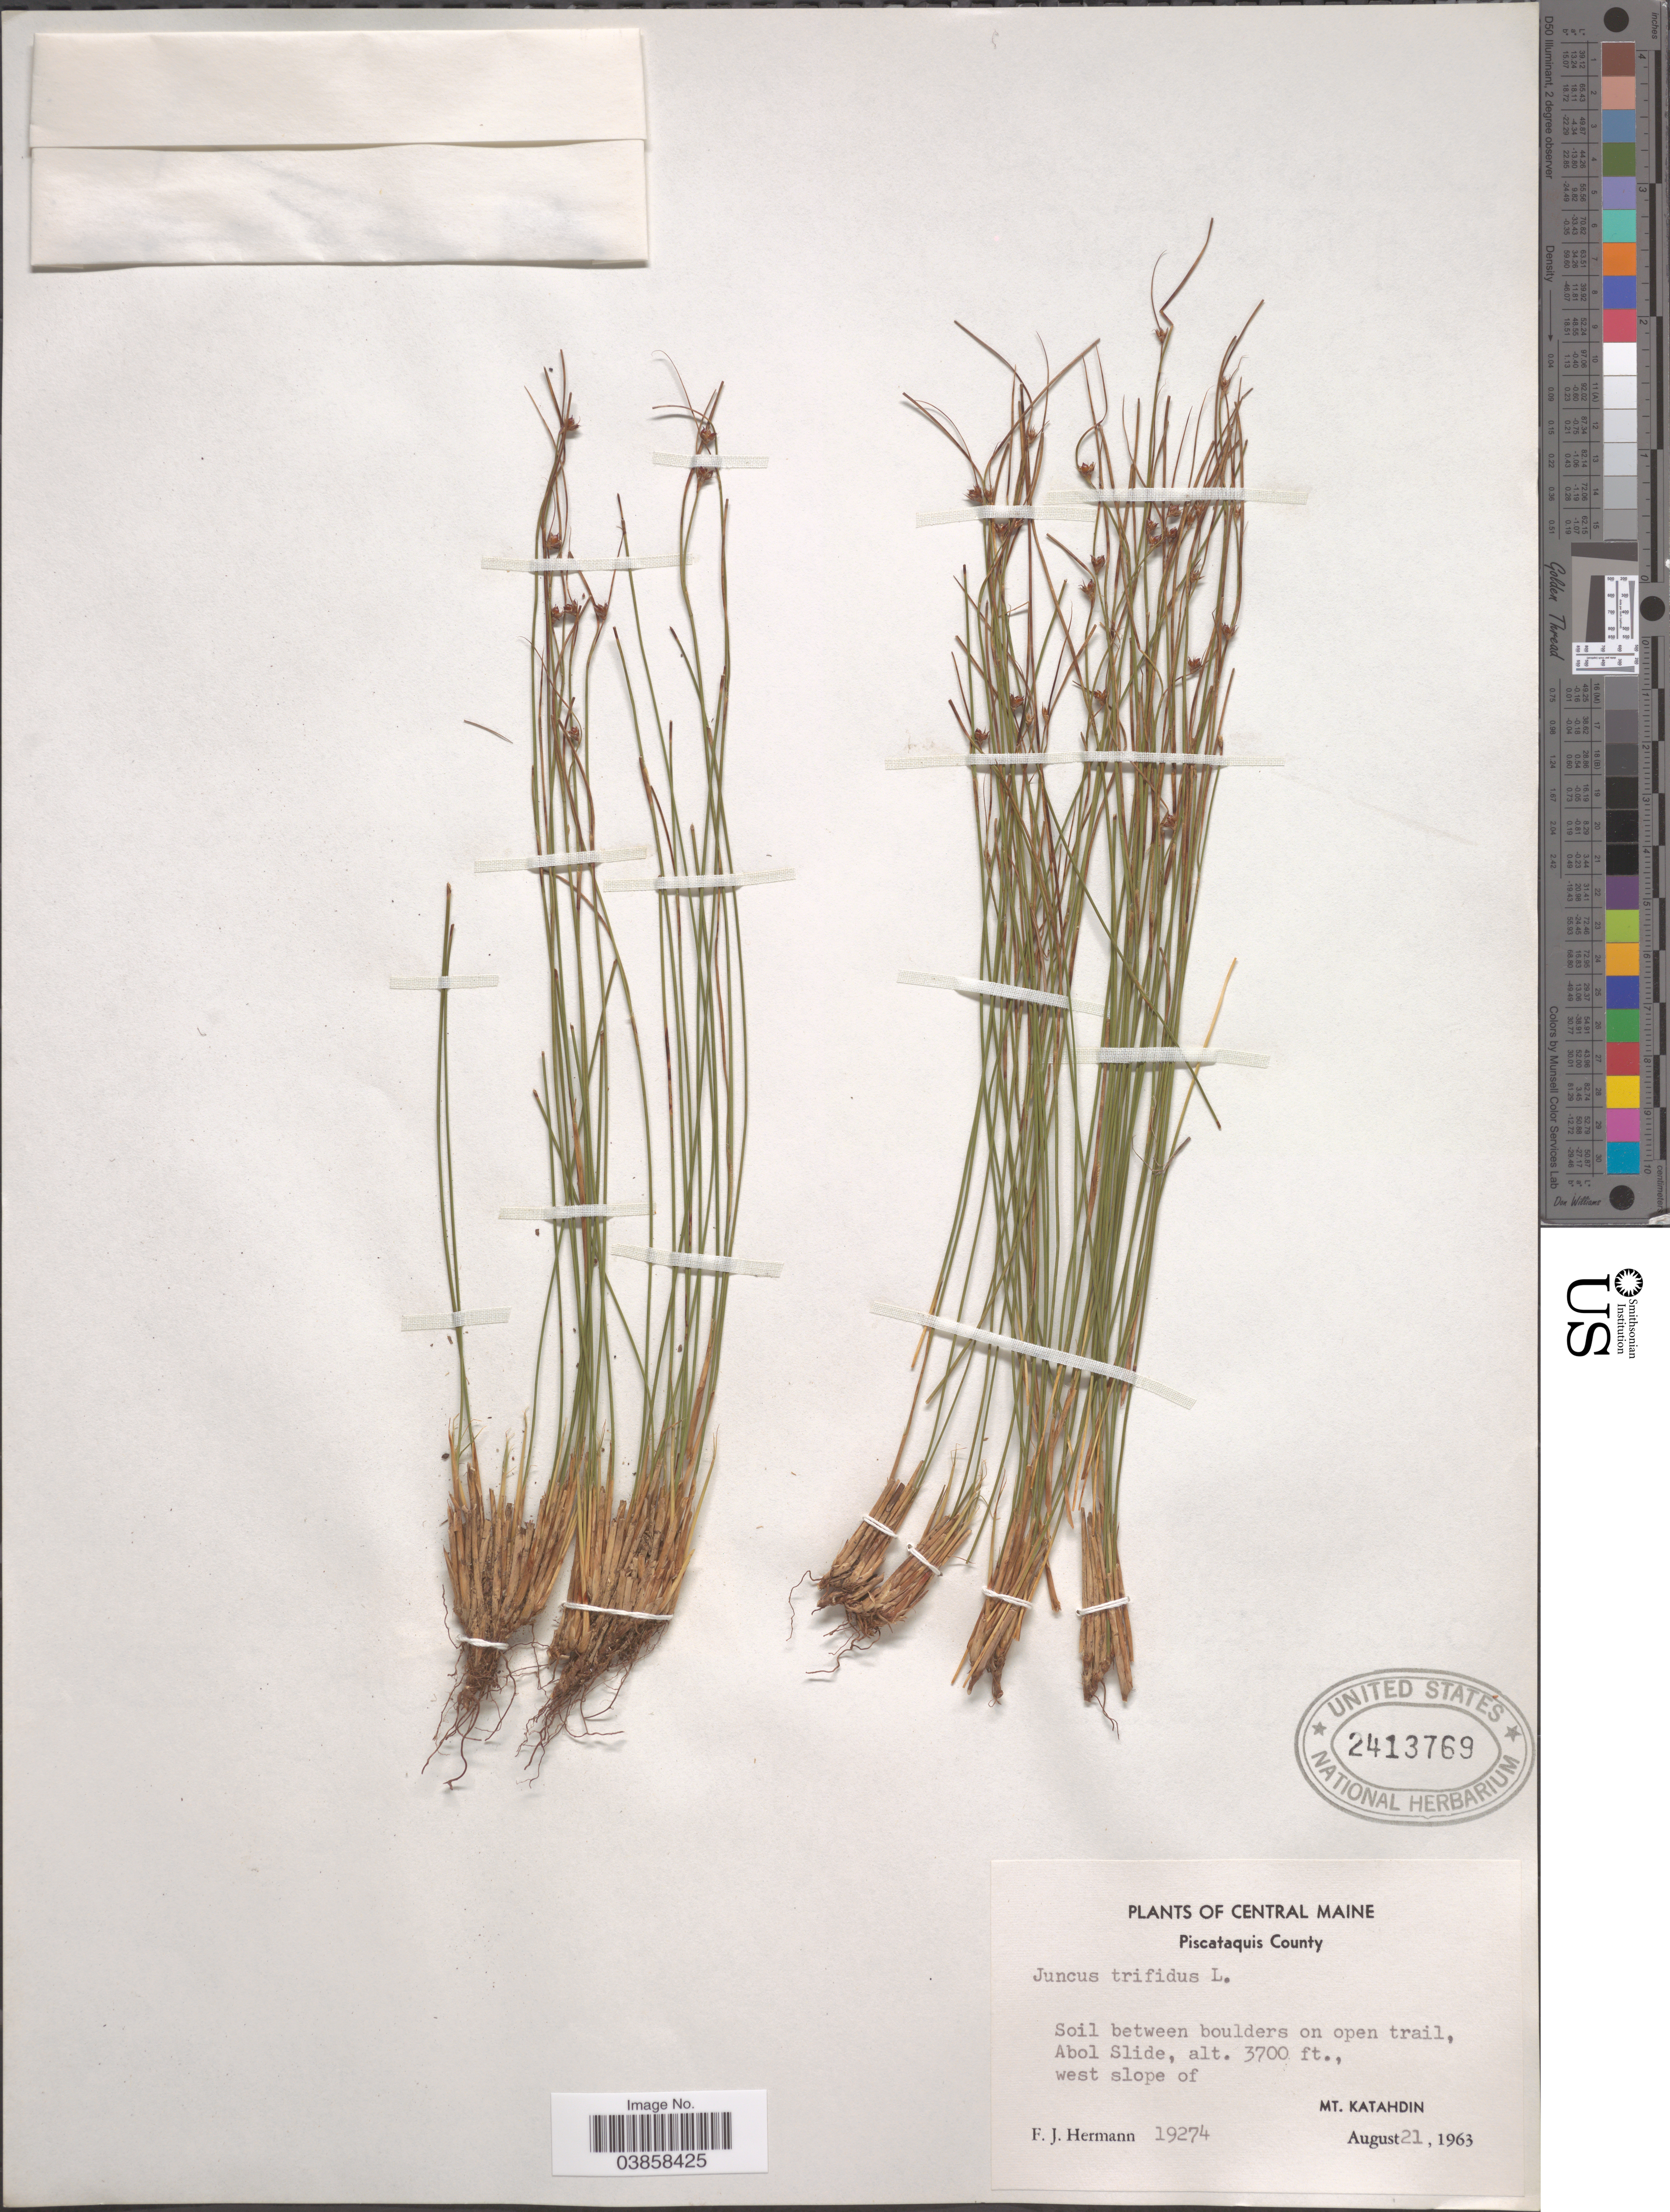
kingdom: Plantae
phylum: Tracheophyta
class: Liliopsida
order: Poales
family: Juncaceae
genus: Juncus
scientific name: Juncus trifidus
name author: L.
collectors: F. J. Hermann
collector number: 19274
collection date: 1963-08-21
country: United States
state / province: Maine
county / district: Piscataquis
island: Chebeague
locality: Soil between boulders on open trail, Abol Slide, west slope of Mt. Katahdin.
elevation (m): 1128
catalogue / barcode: US 2413769